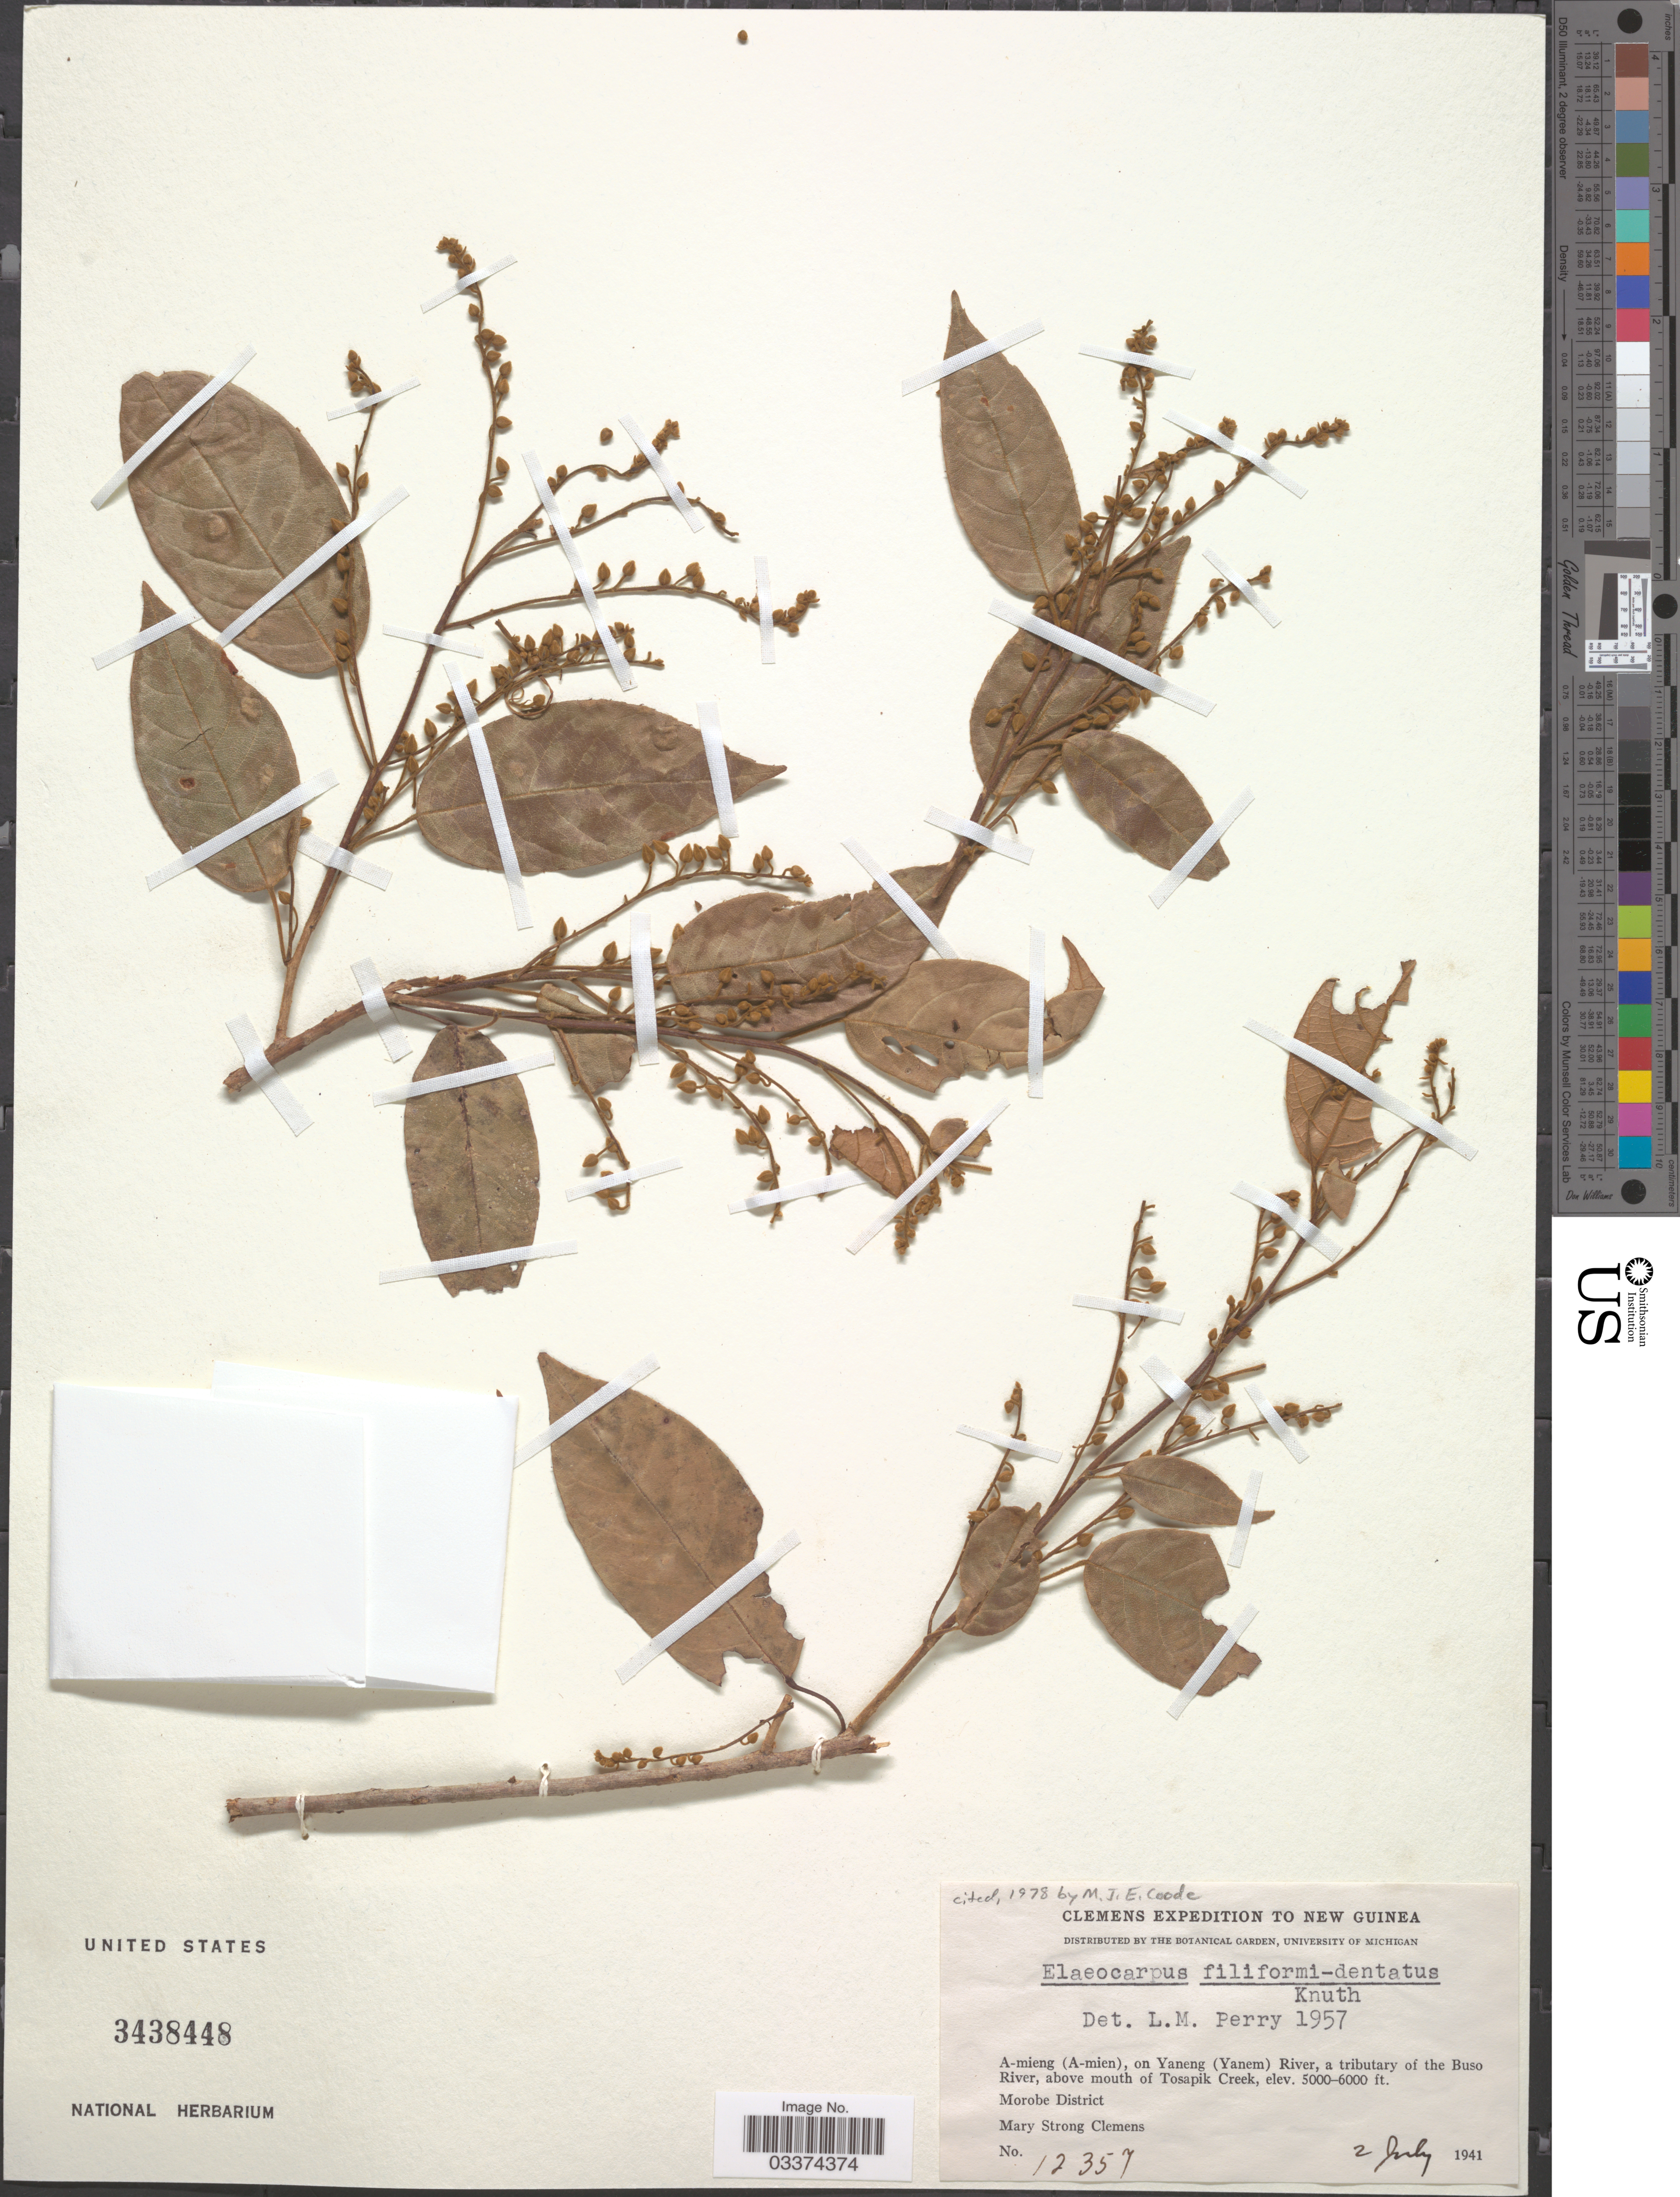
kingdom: Plantae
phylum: Tracheophyta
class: Magnoliopsida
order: Oxalidales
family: Elaeocarpaceae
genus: Elaeocarpus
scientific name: Elaeocarpus filiformidentatus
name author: R. Knuth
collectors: M. S. Clemens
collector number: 12357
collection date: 1941-07-02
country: Papua New Guinea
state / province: Morobe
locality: New Guinea, A-mieng (A-mien), on Yaneng (Yanem) River, a tributary of the Buso River, above mouth of Tosapik Creek, Morobe District.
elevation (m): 1524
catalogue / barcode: US 3438448